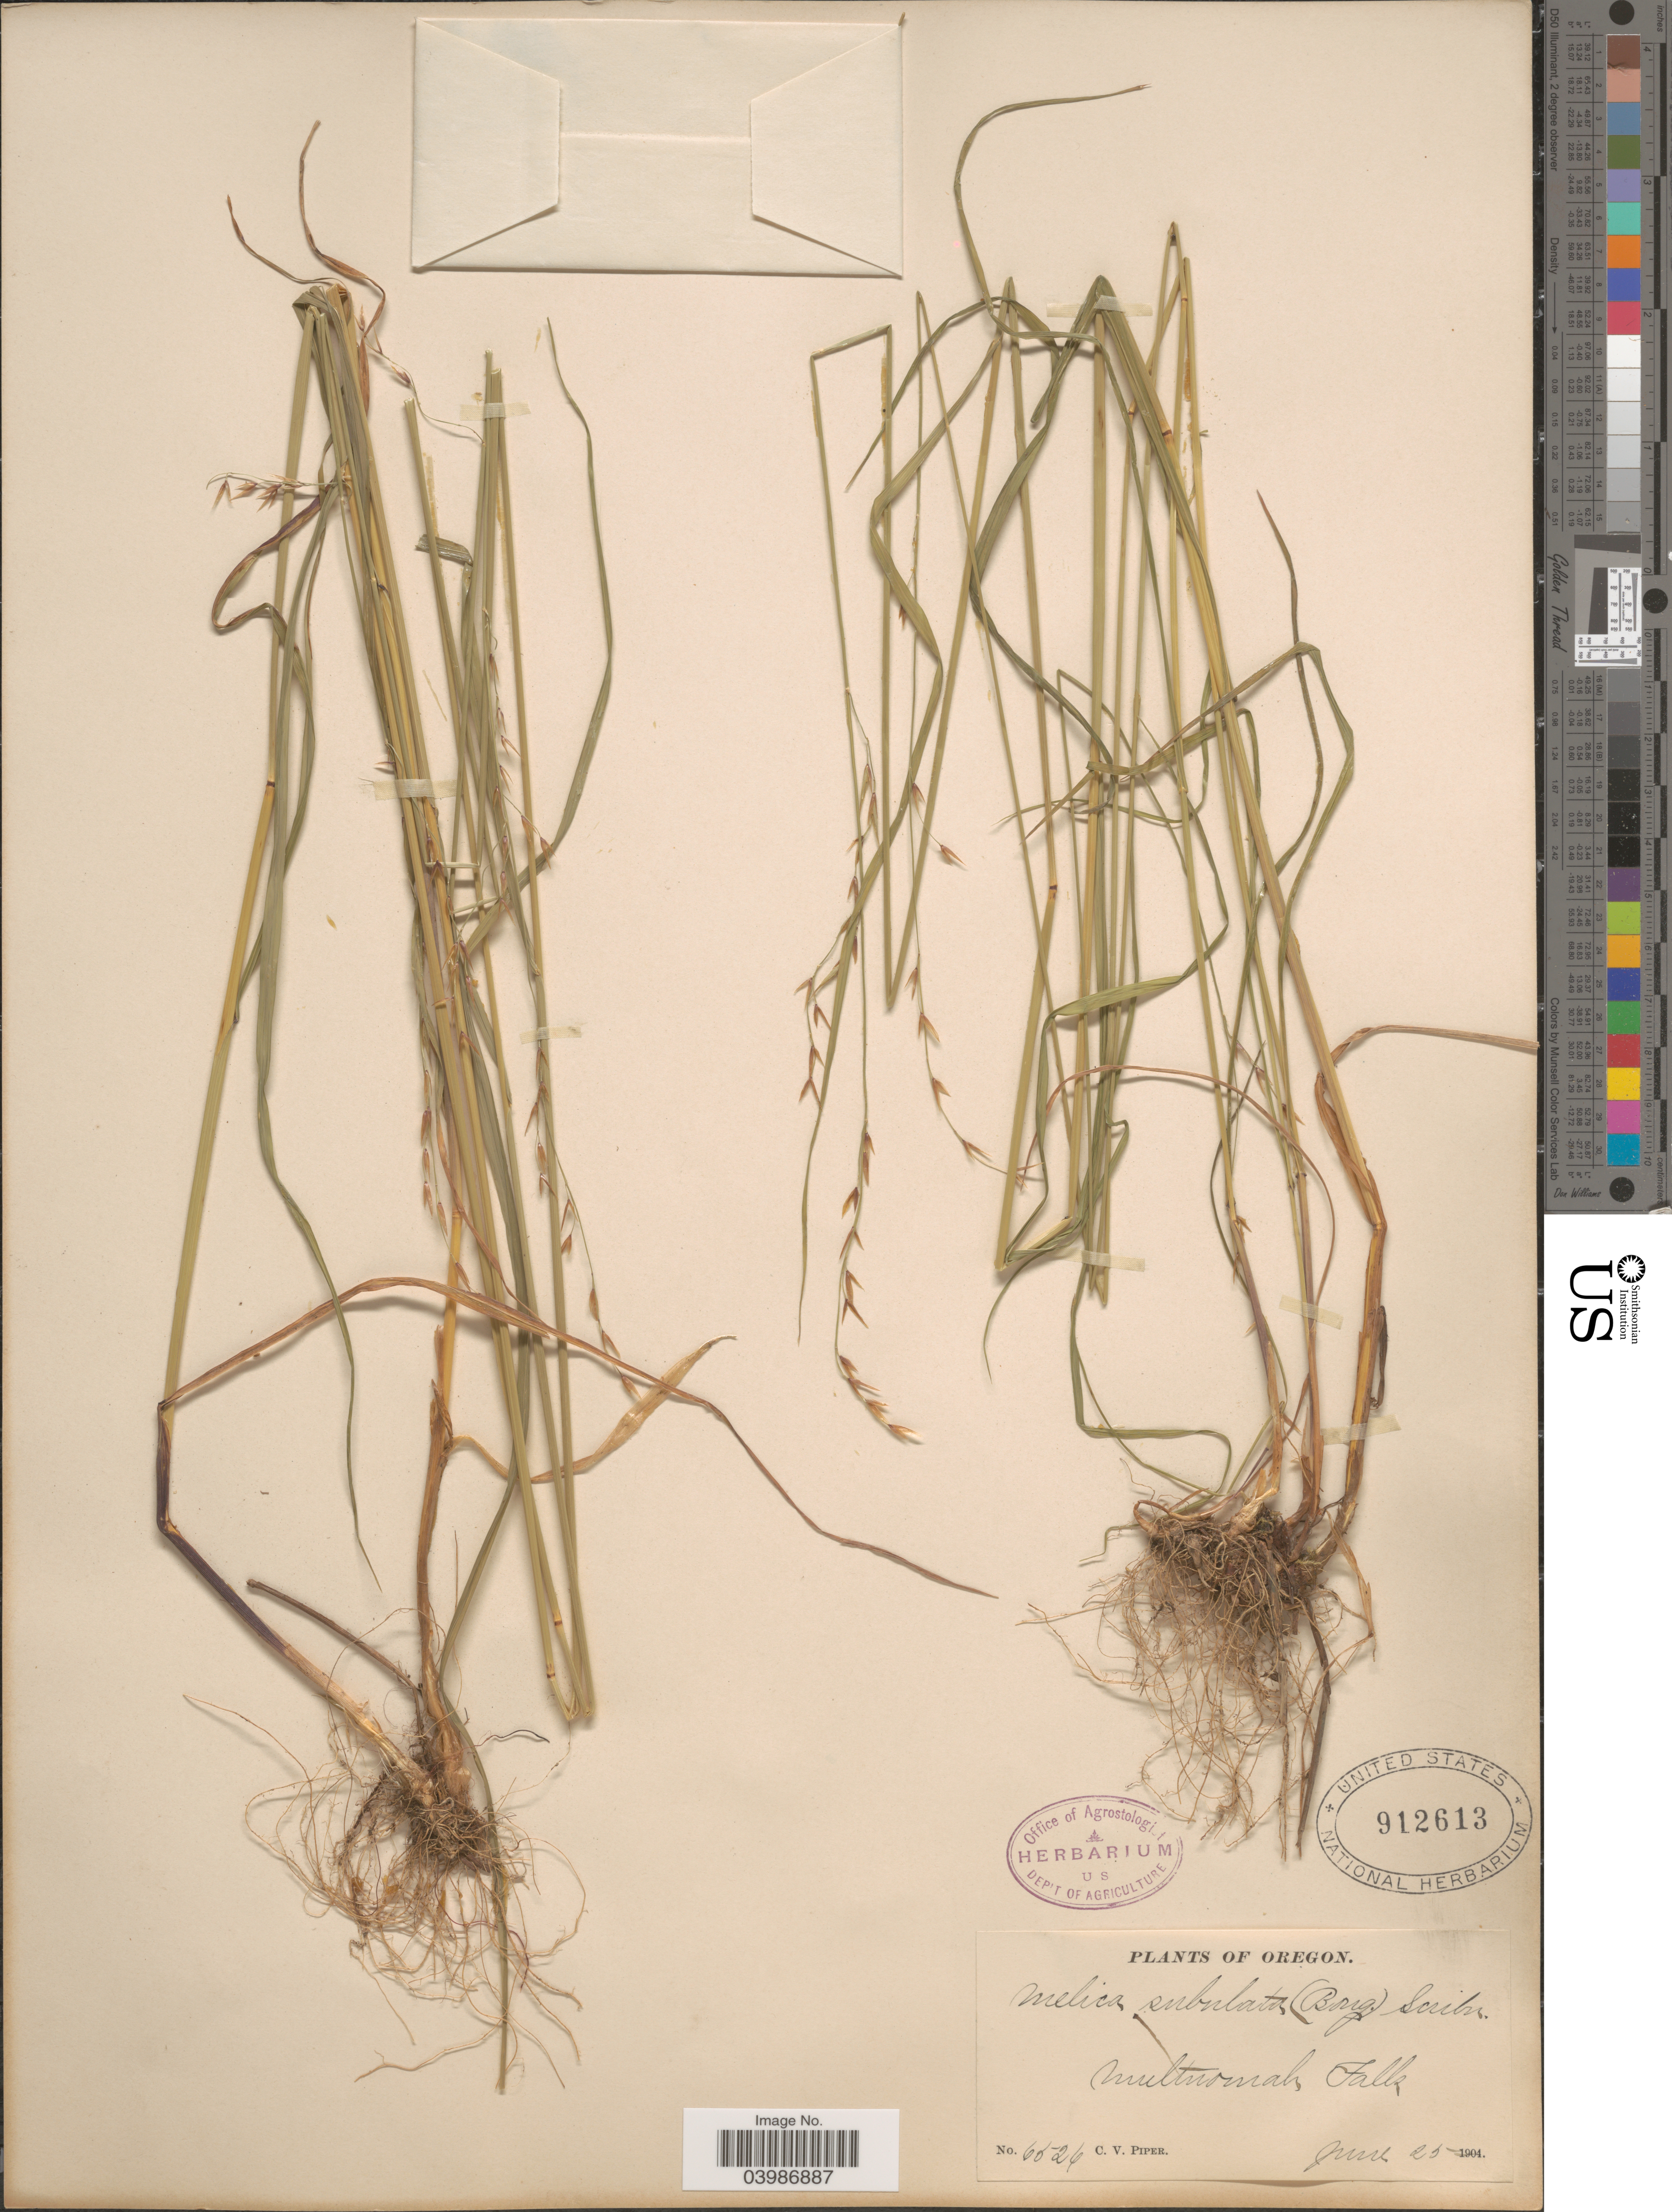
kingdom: Plantae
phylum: Tracheophyta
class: Liliopsida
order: Poales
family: Poaceae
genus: Melica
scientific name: Melica subulata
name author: (Griseb.) Scribn.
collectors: C. V. Piper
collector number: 6526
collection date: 1904-06-25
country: United States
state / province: Oregon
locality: Multnomah Falls.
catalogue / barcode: US 912613